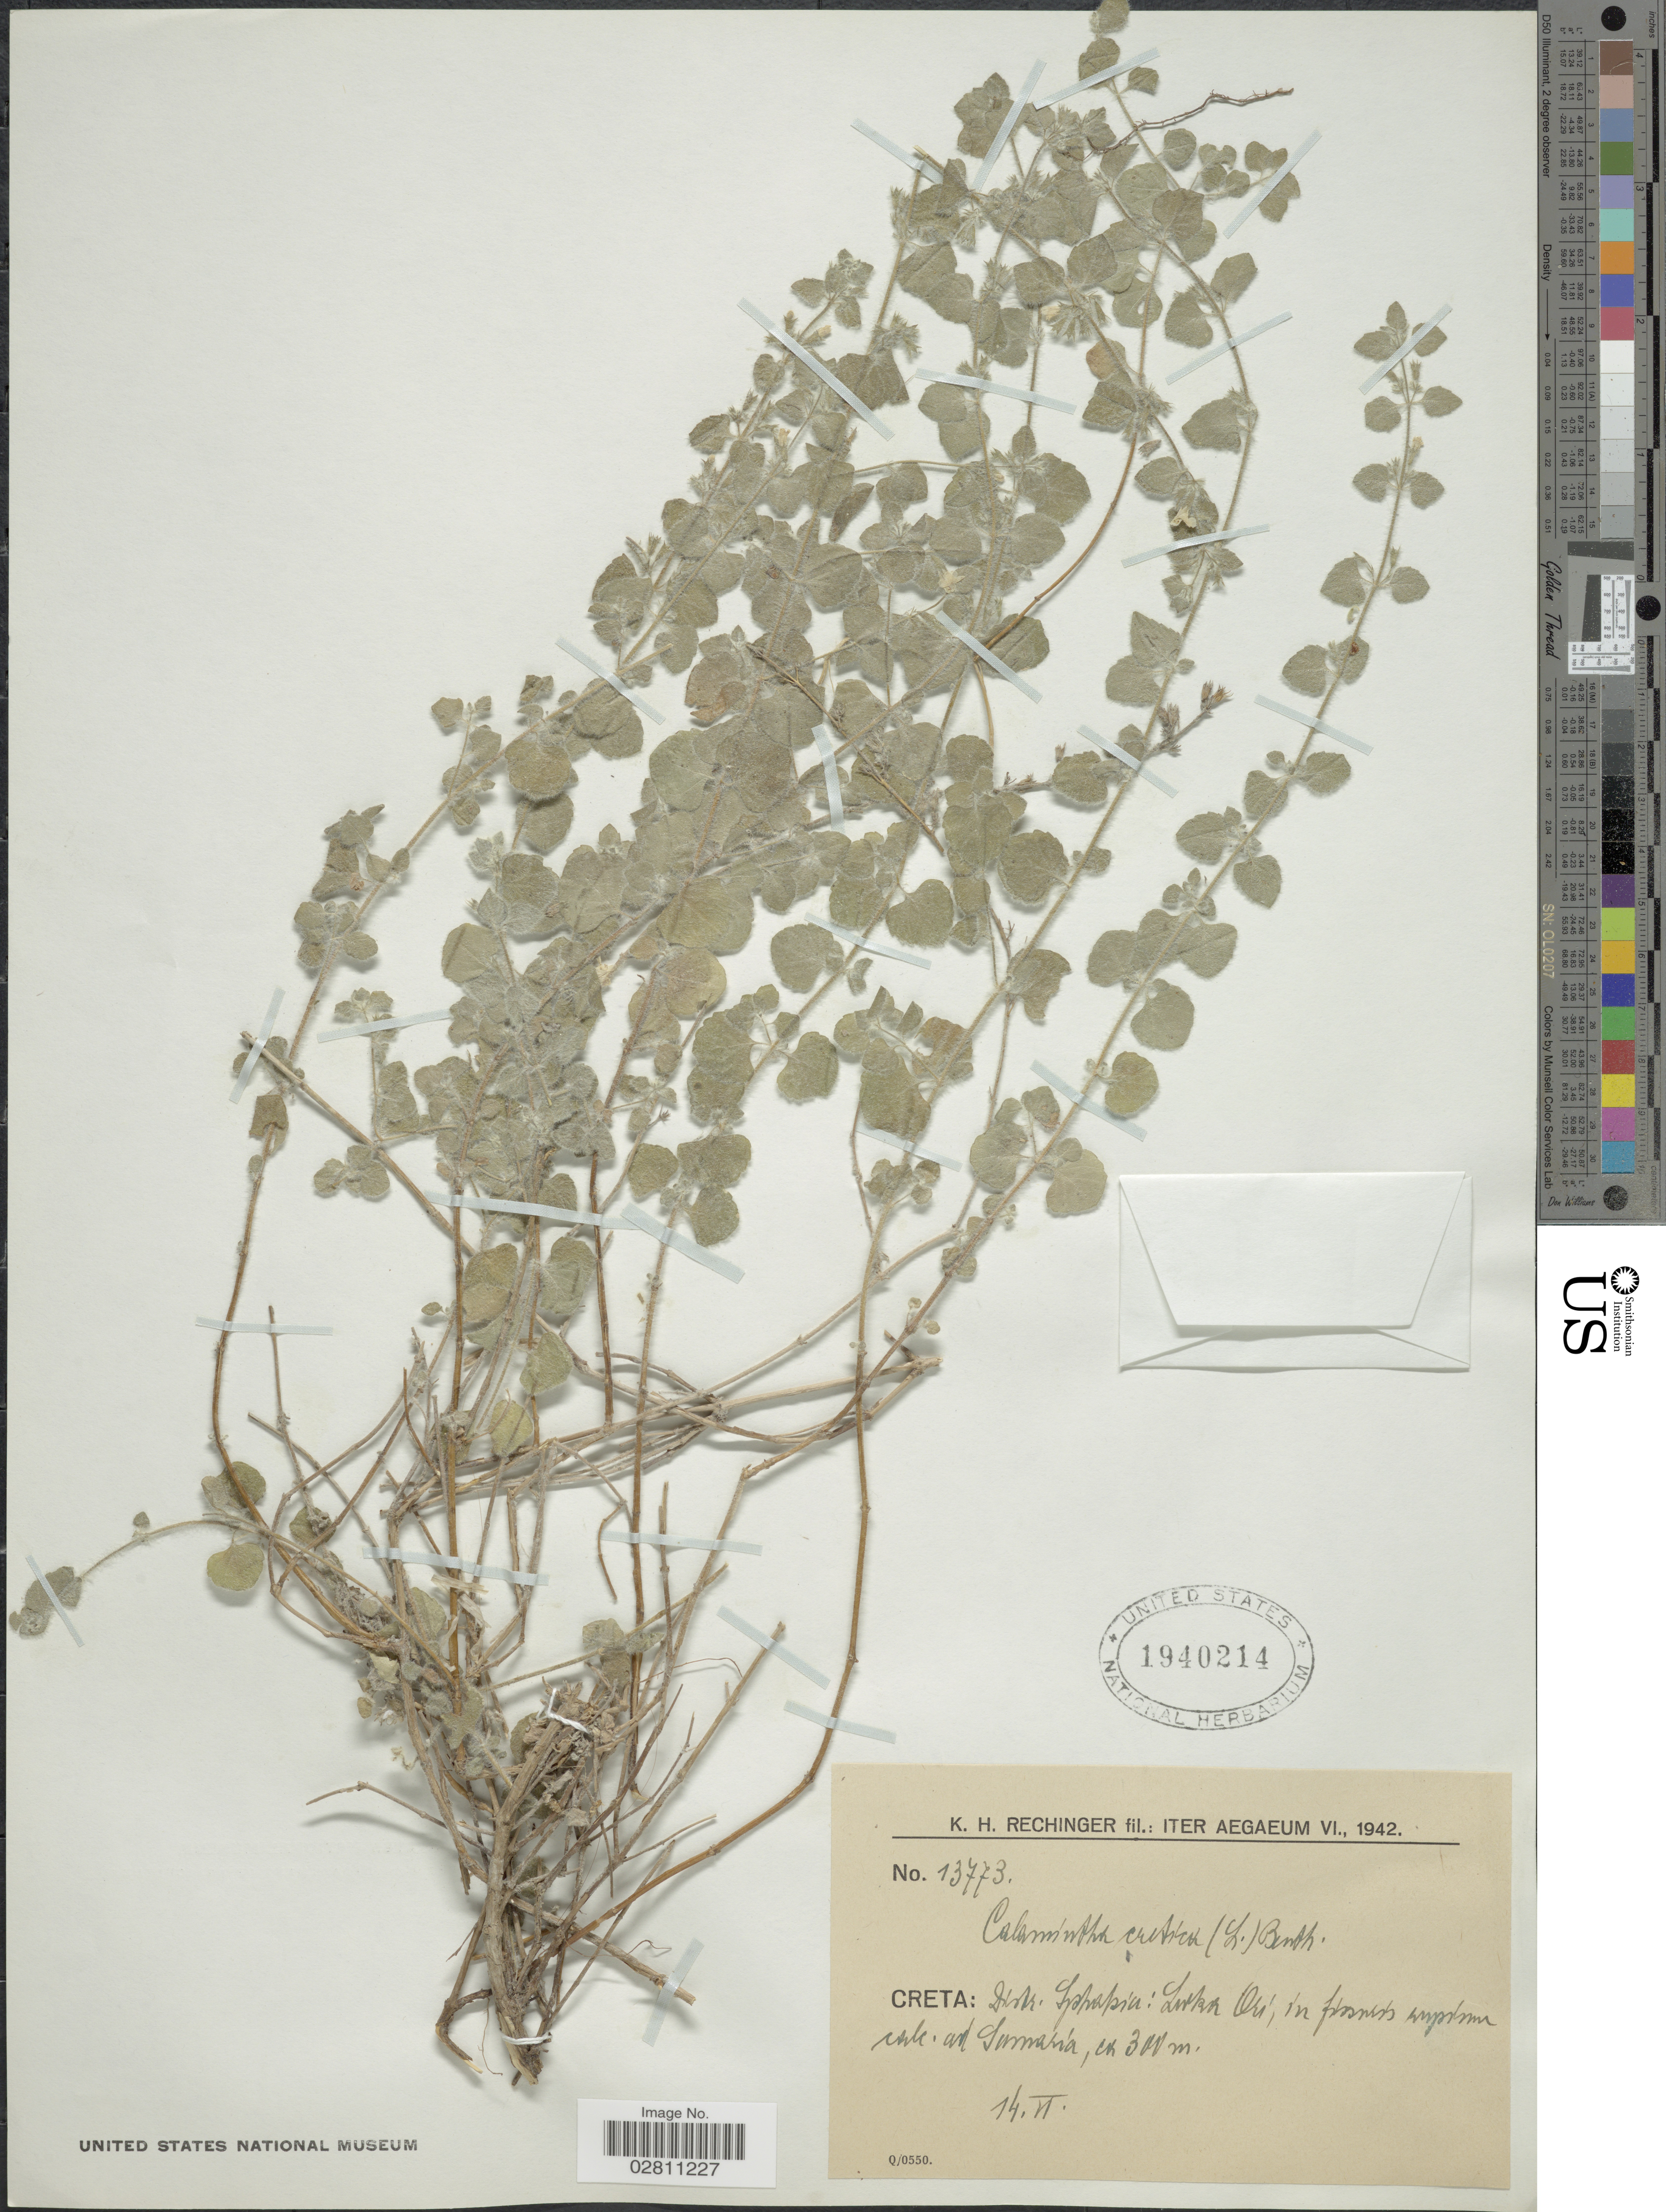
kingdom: Plantae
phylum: Tracheophyta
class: Magnoliopsida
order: Lamiales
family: Lamiaceae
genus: Clinopodium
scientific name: Clinopodium creticum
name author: (L.) Kuntze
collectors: K. H. Rechinger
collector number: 13773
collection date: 1942-06-14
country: Greece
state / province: Crete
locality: Creta: Distr. Sphakia: Lefka Ori, in fissuris rupestrem calc. ad Samaria.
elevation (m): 300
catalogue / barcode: US 1940214